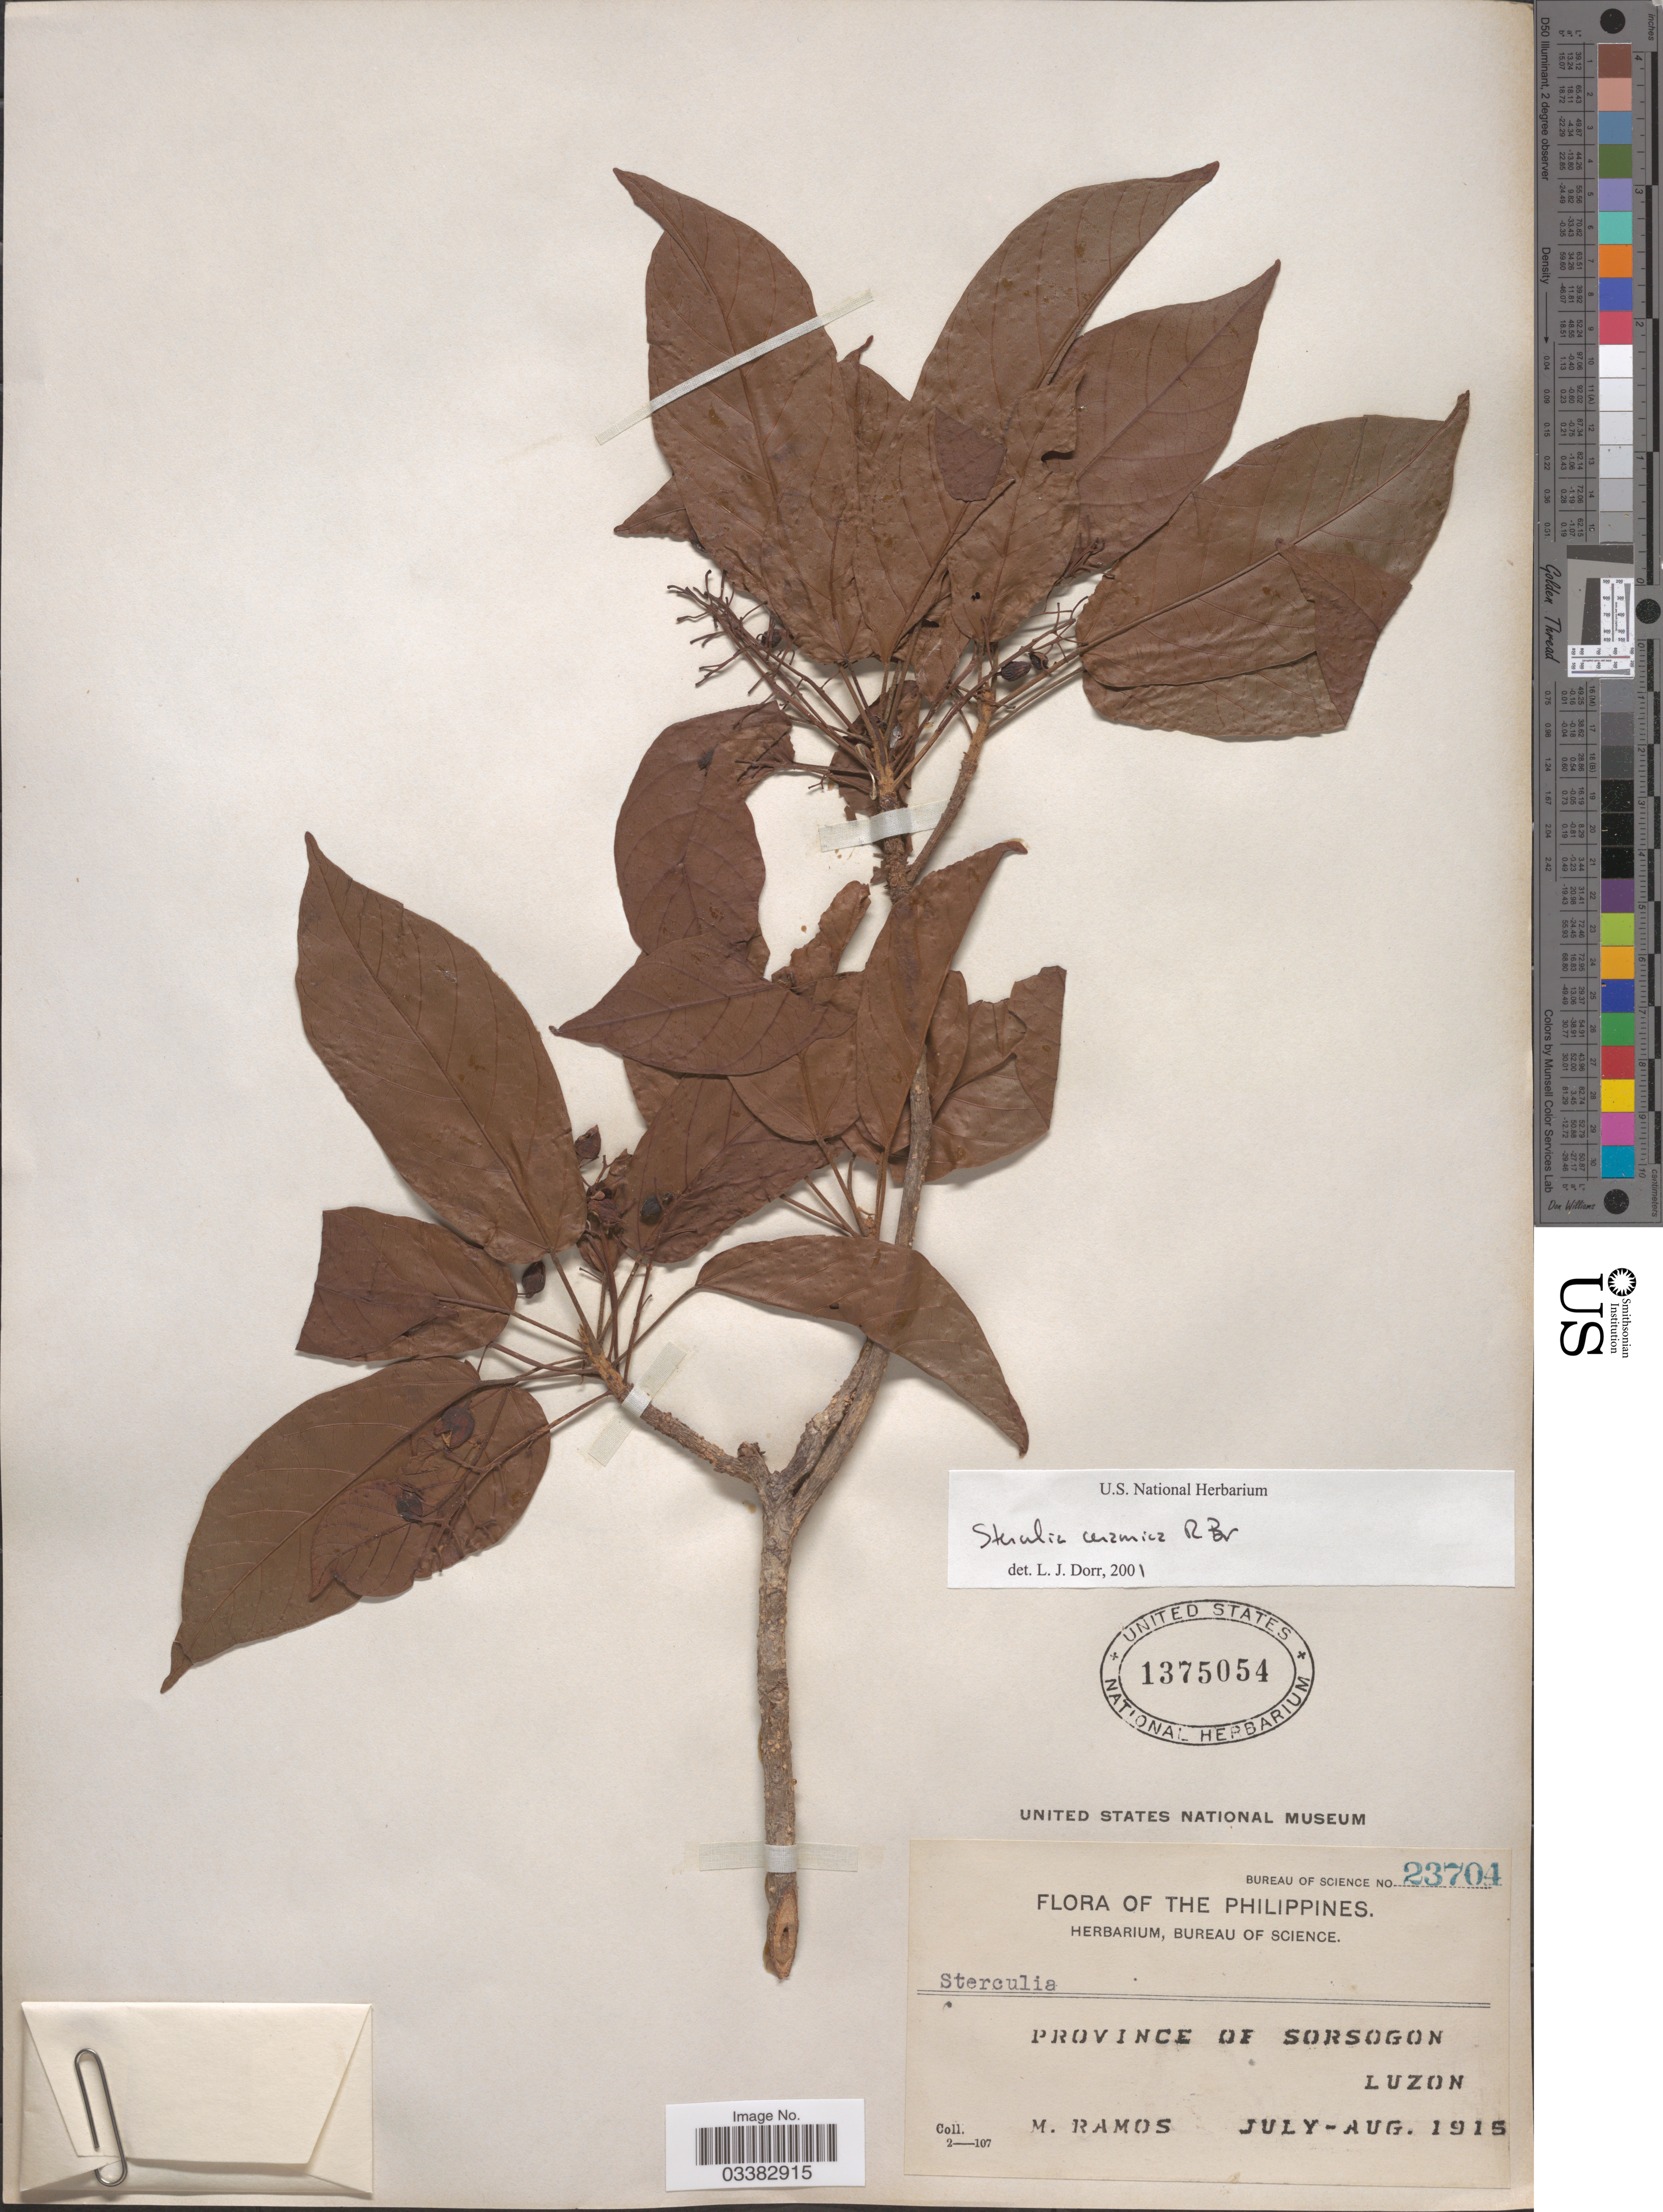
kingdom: Plantae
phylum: Tracheophyta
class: Magnoliopsida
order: Malvales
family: Malvaceae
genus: Sterculia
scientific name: Sterculia ceramica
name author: R. Br.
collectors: M. Ramos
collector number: Bureau of Science 23704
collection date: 1915-07/1915-08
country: Philippines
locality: Province of Sorsogon. Luzon.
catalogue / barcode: US 1375054